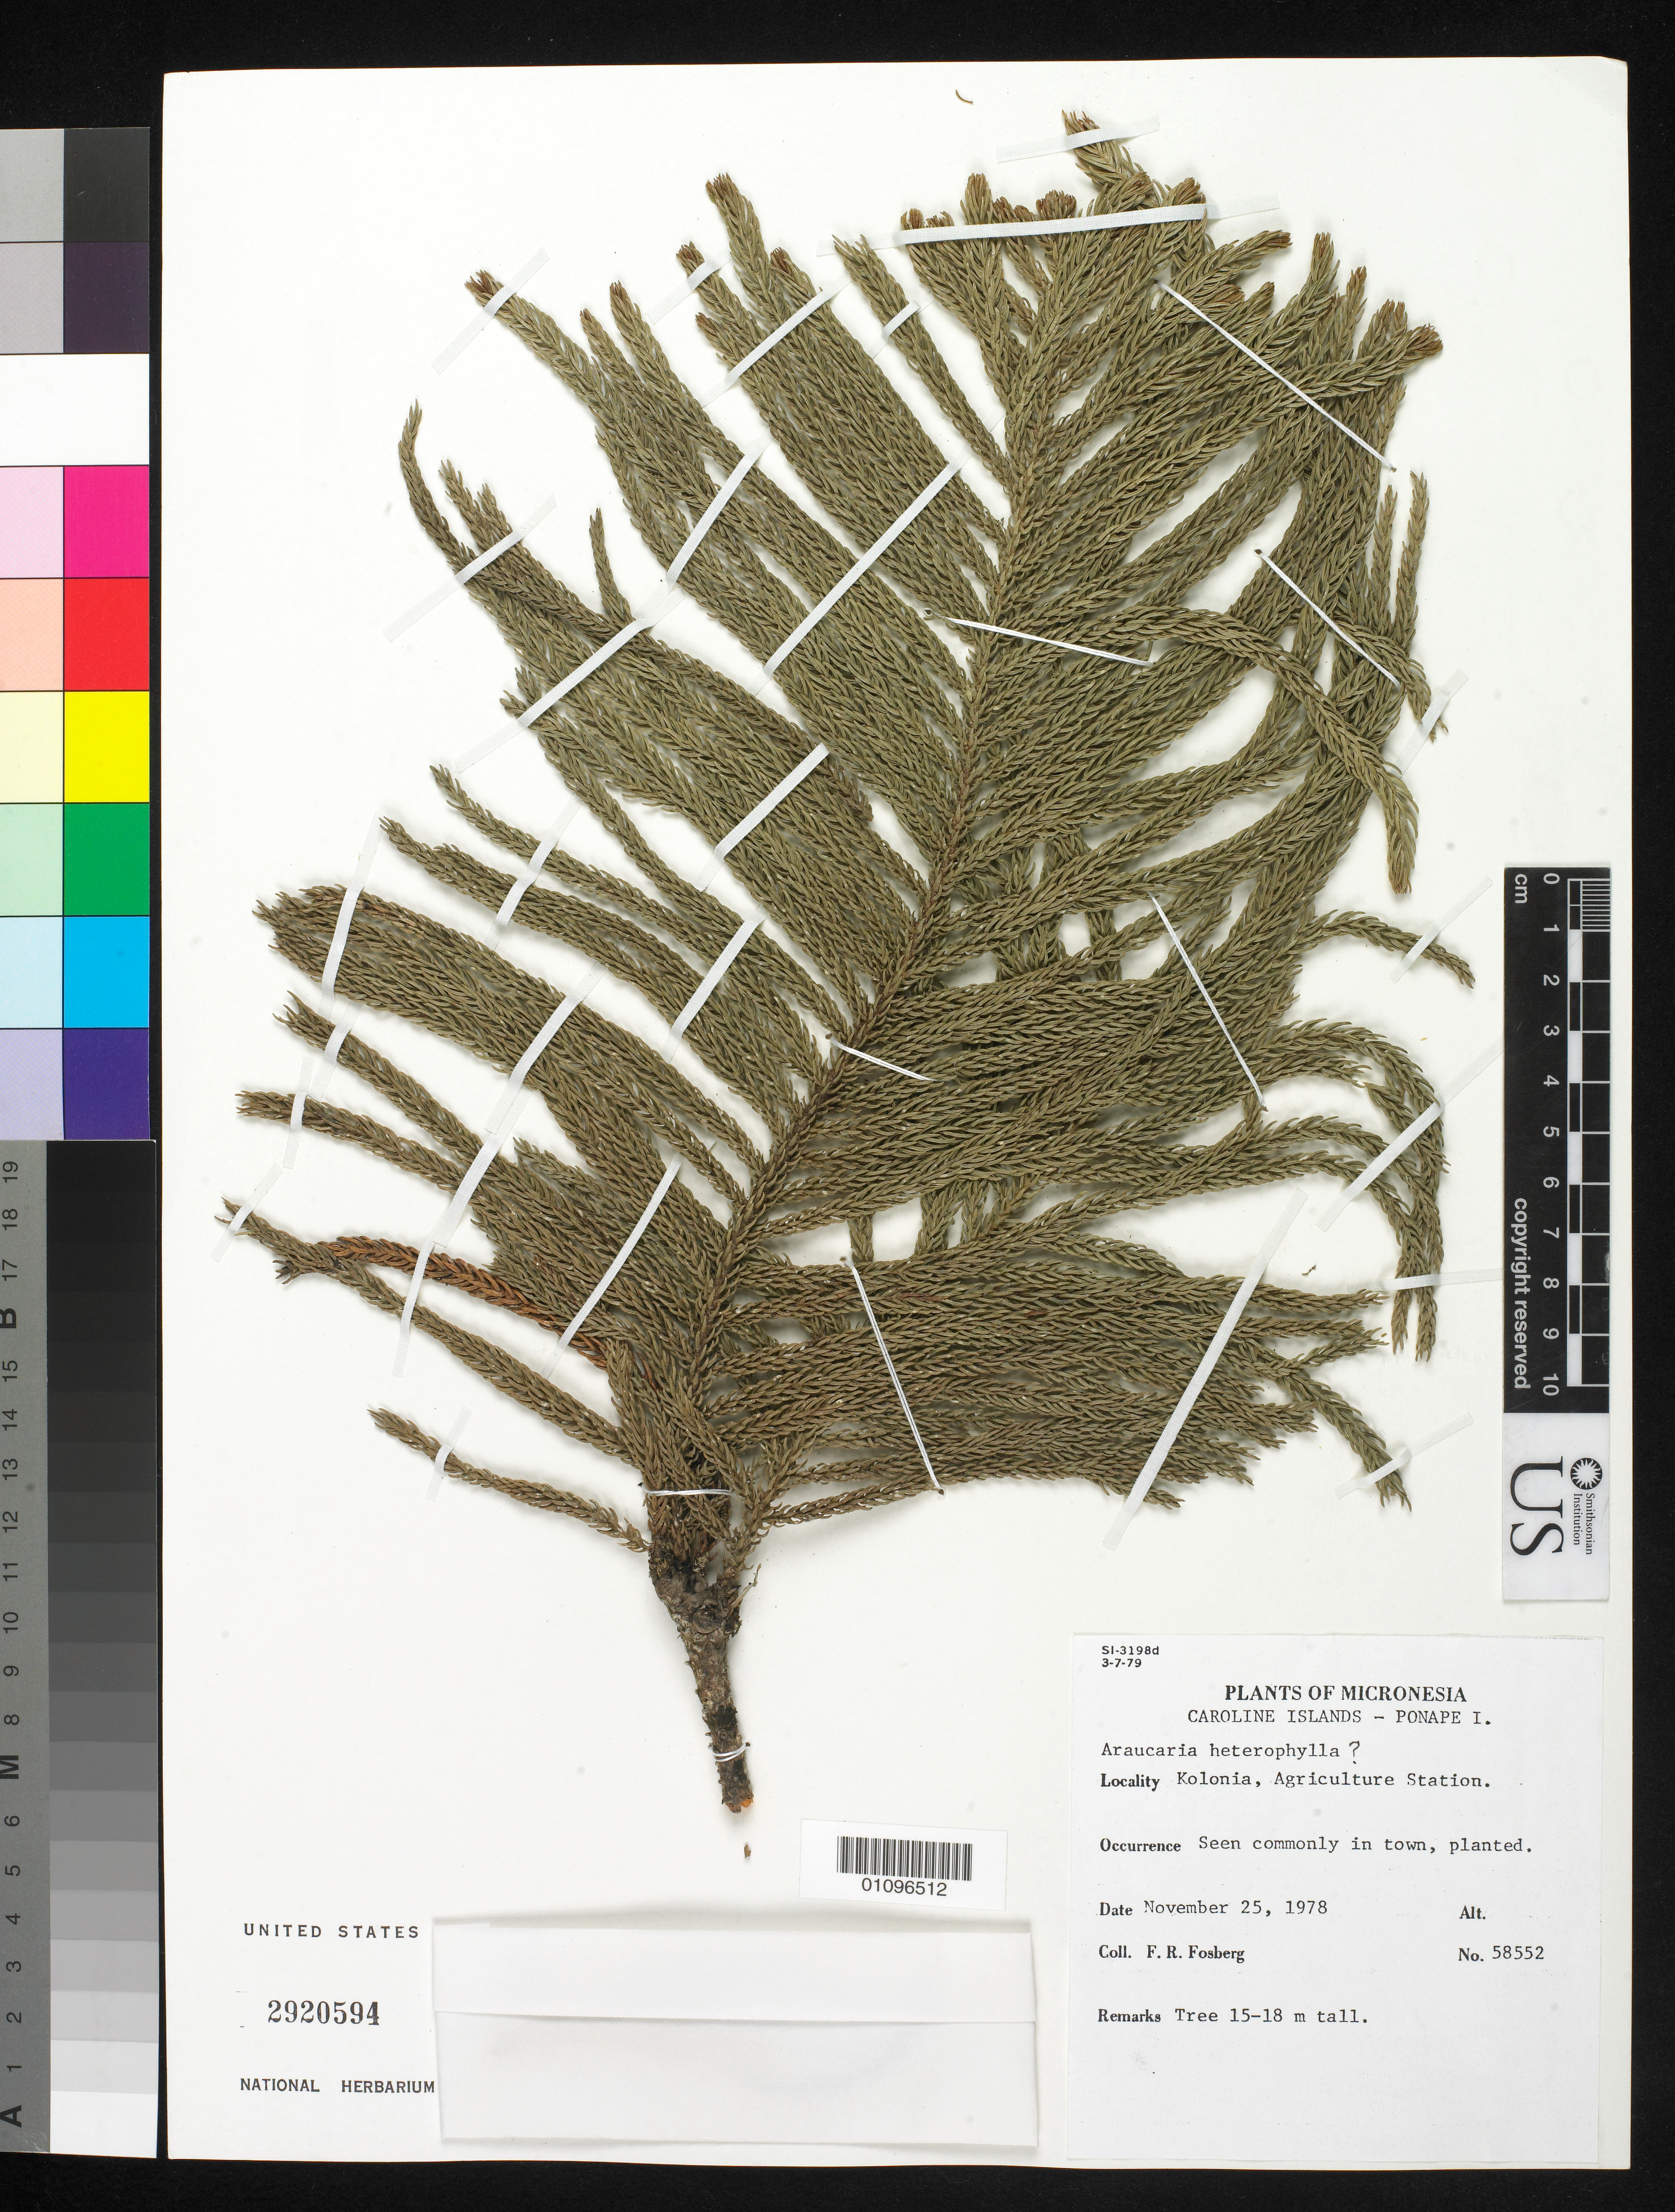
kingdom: Plantae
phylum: Tracheophyta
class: Pinopsida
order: Pinales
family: Araucariaceae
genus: Araucaria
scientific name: Araucaria heterophylla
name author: (Salisb.) Franco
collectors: F. R. Fosberg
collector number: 58552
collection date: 1978-11-25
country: Micronesia, Federated States of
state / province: Pohnpei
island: Pohnpei [Ponape]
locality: Kolonia Agriculture station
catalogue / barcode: US 2920594